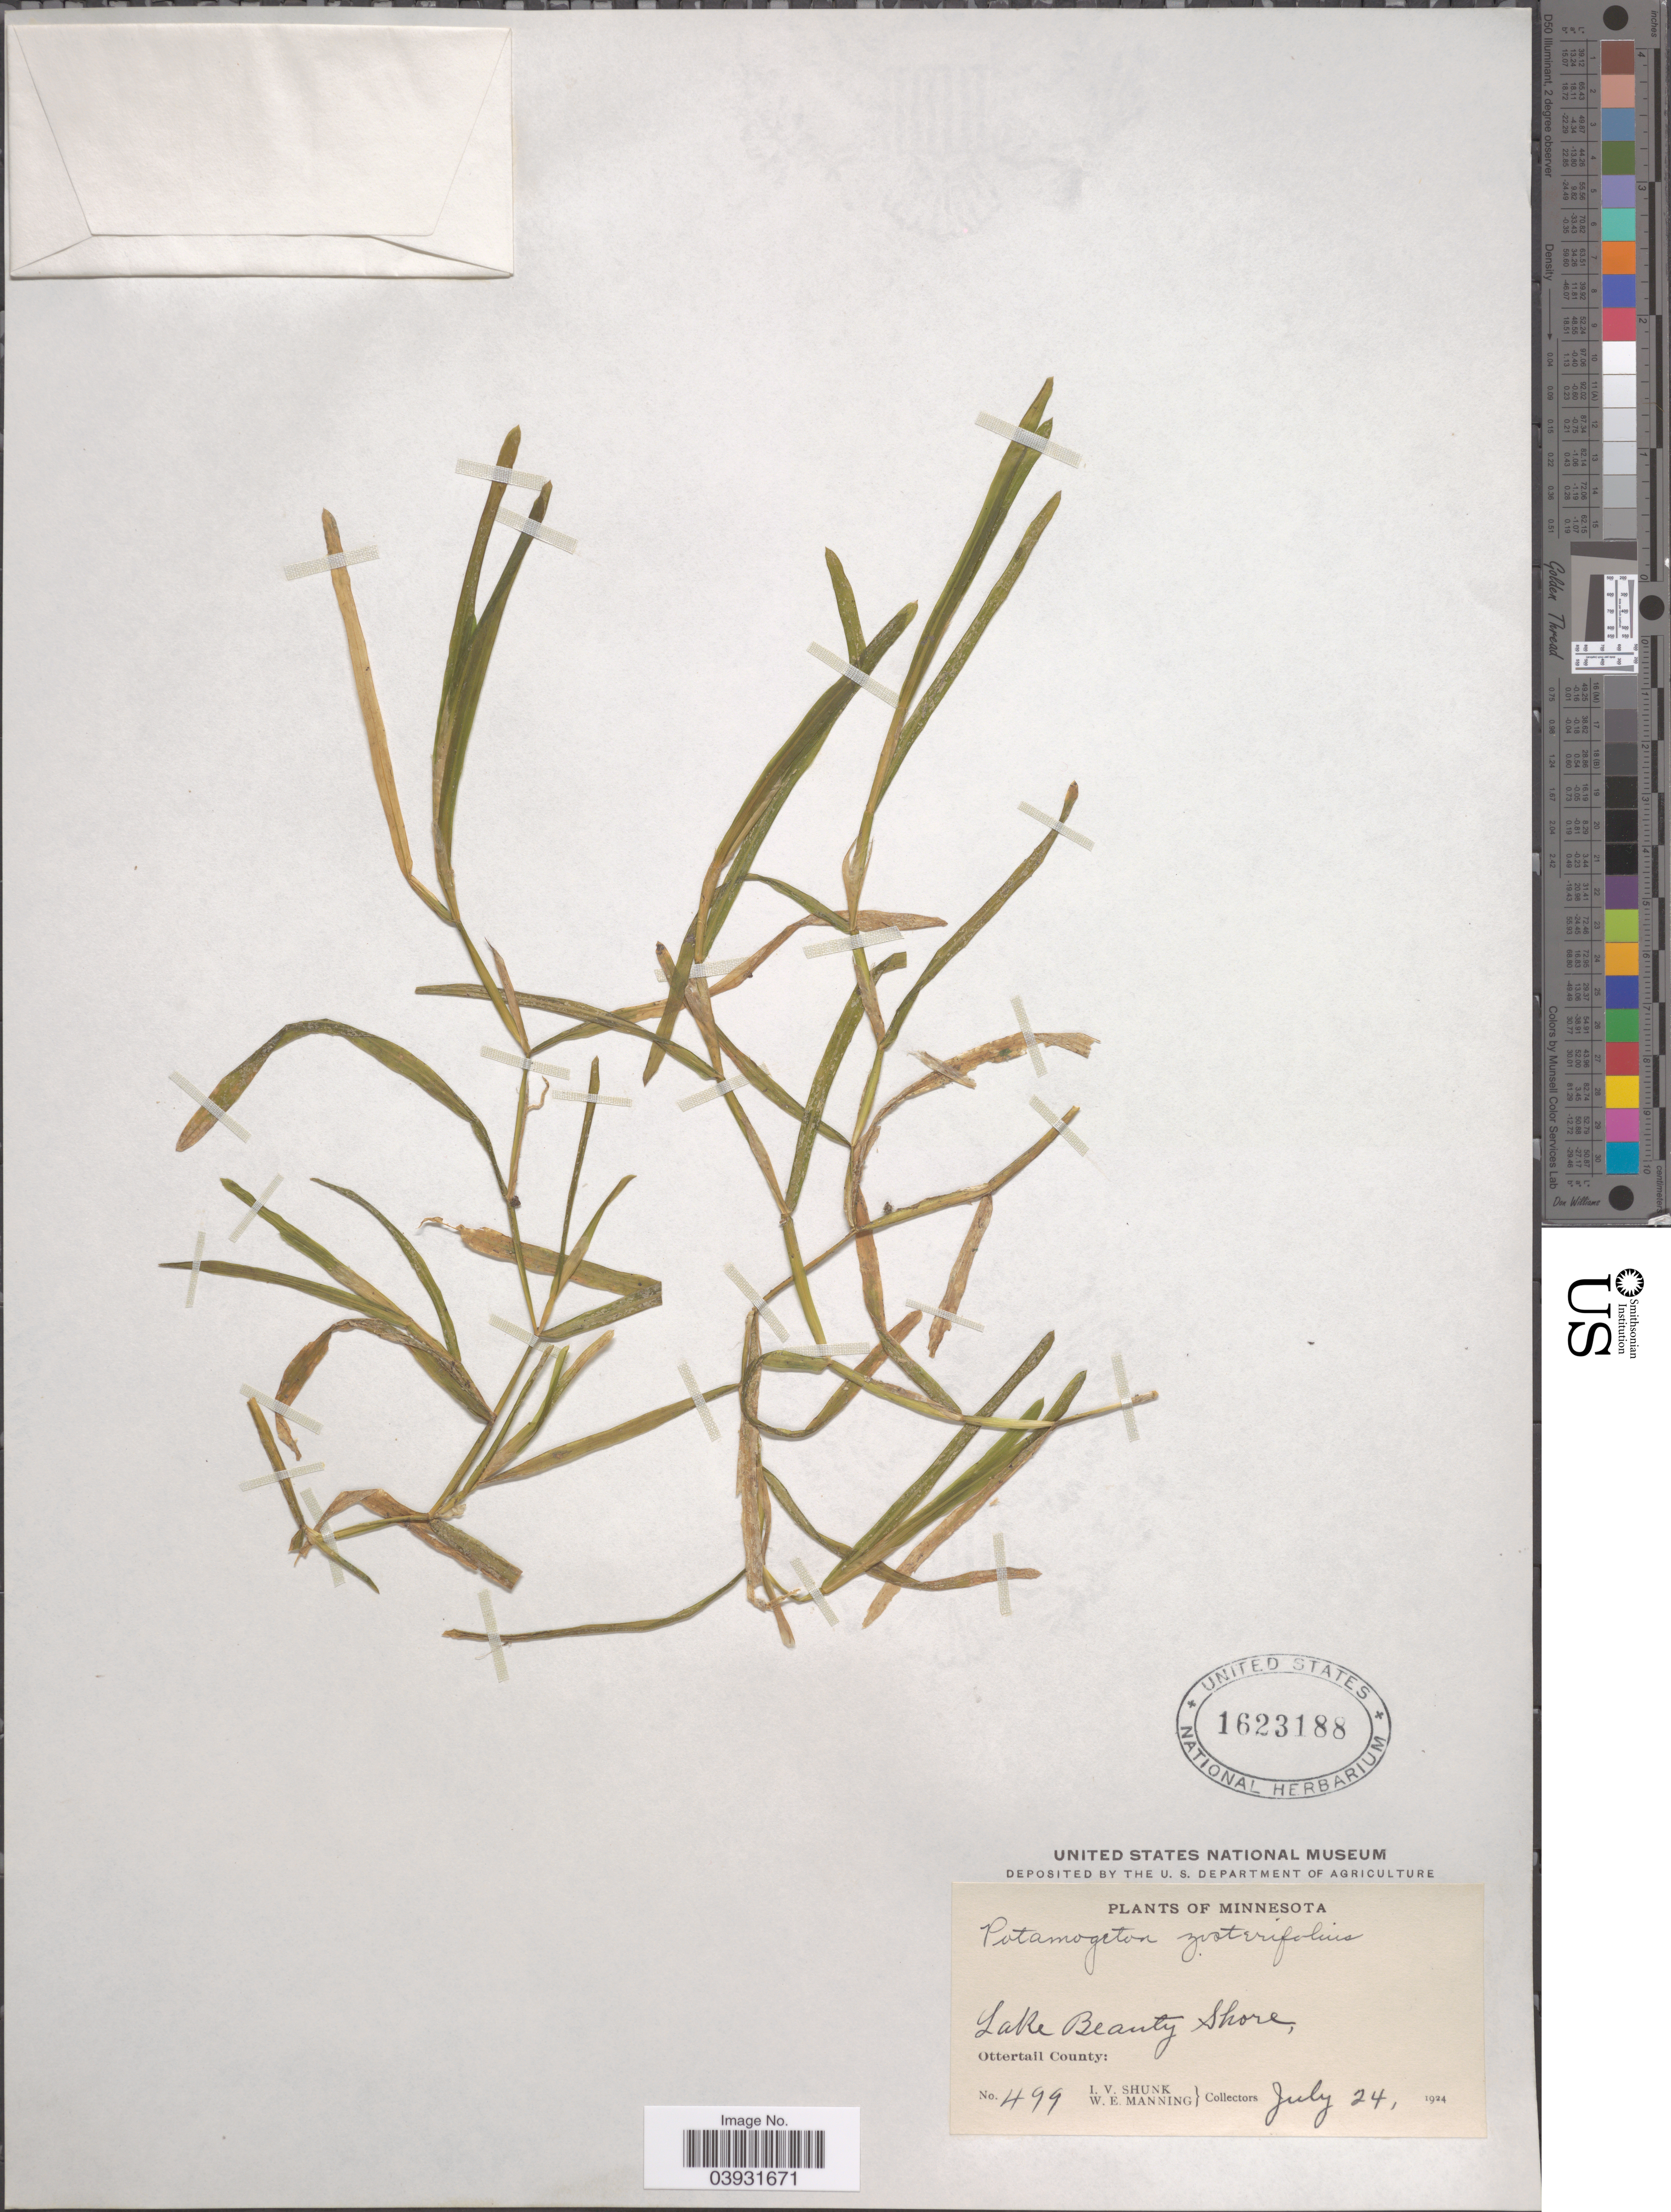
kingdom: Plantae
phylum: Tracheophyta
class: Liliopsida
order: Alismatales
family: Potamogetonaceae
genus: Potamogeton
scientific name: Potamogeton zosterifolius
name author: Schumach.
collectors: I. Shunk & W. Manning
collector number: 499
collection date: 1924-07-24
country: United States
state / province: Minnesota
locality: Lake Beauty Shore, Ottertail County.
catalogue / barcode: US 1623188